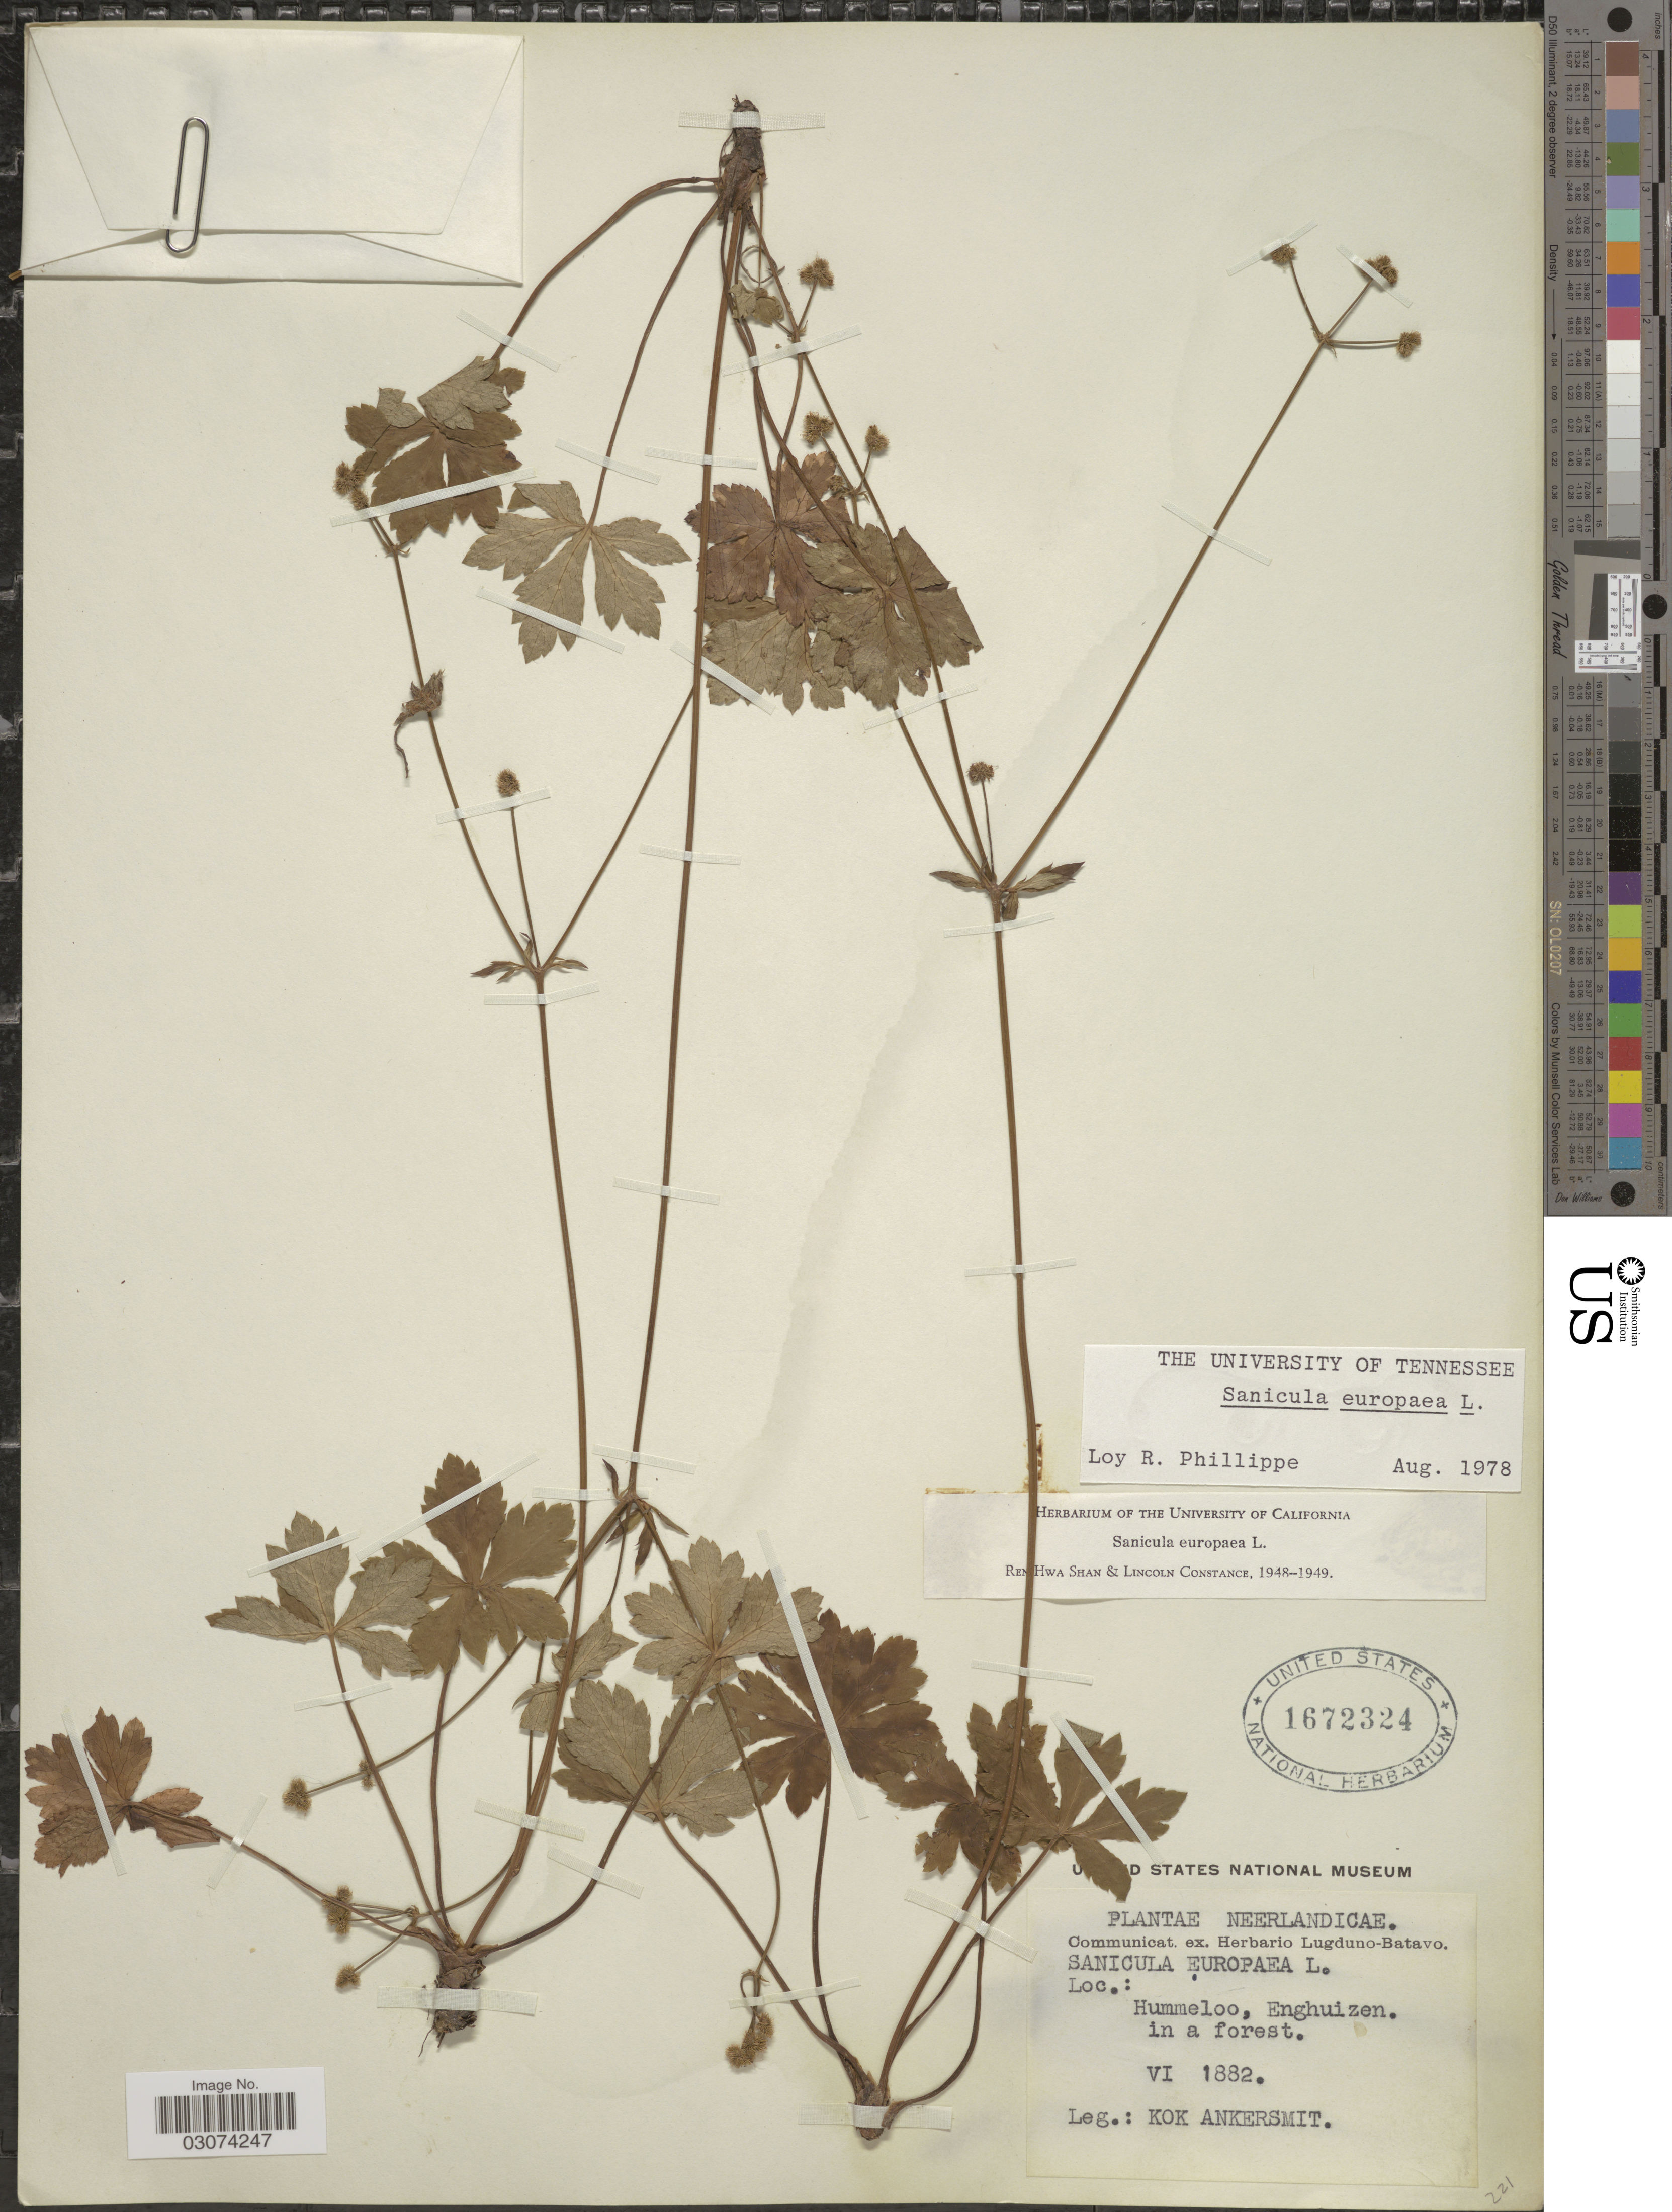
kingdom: Plantae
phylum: Tracheophyta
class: Magnoliopsida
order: Apiales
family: Apiaceae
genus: Sanicula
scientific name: Sanicula europaea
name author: L.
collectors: Kok Ankersmit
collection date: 1882-06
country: Netherlands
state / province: Gelderland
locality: Neerlandicae. Hummeloo, Enghuizen.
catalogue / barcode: US 1672324